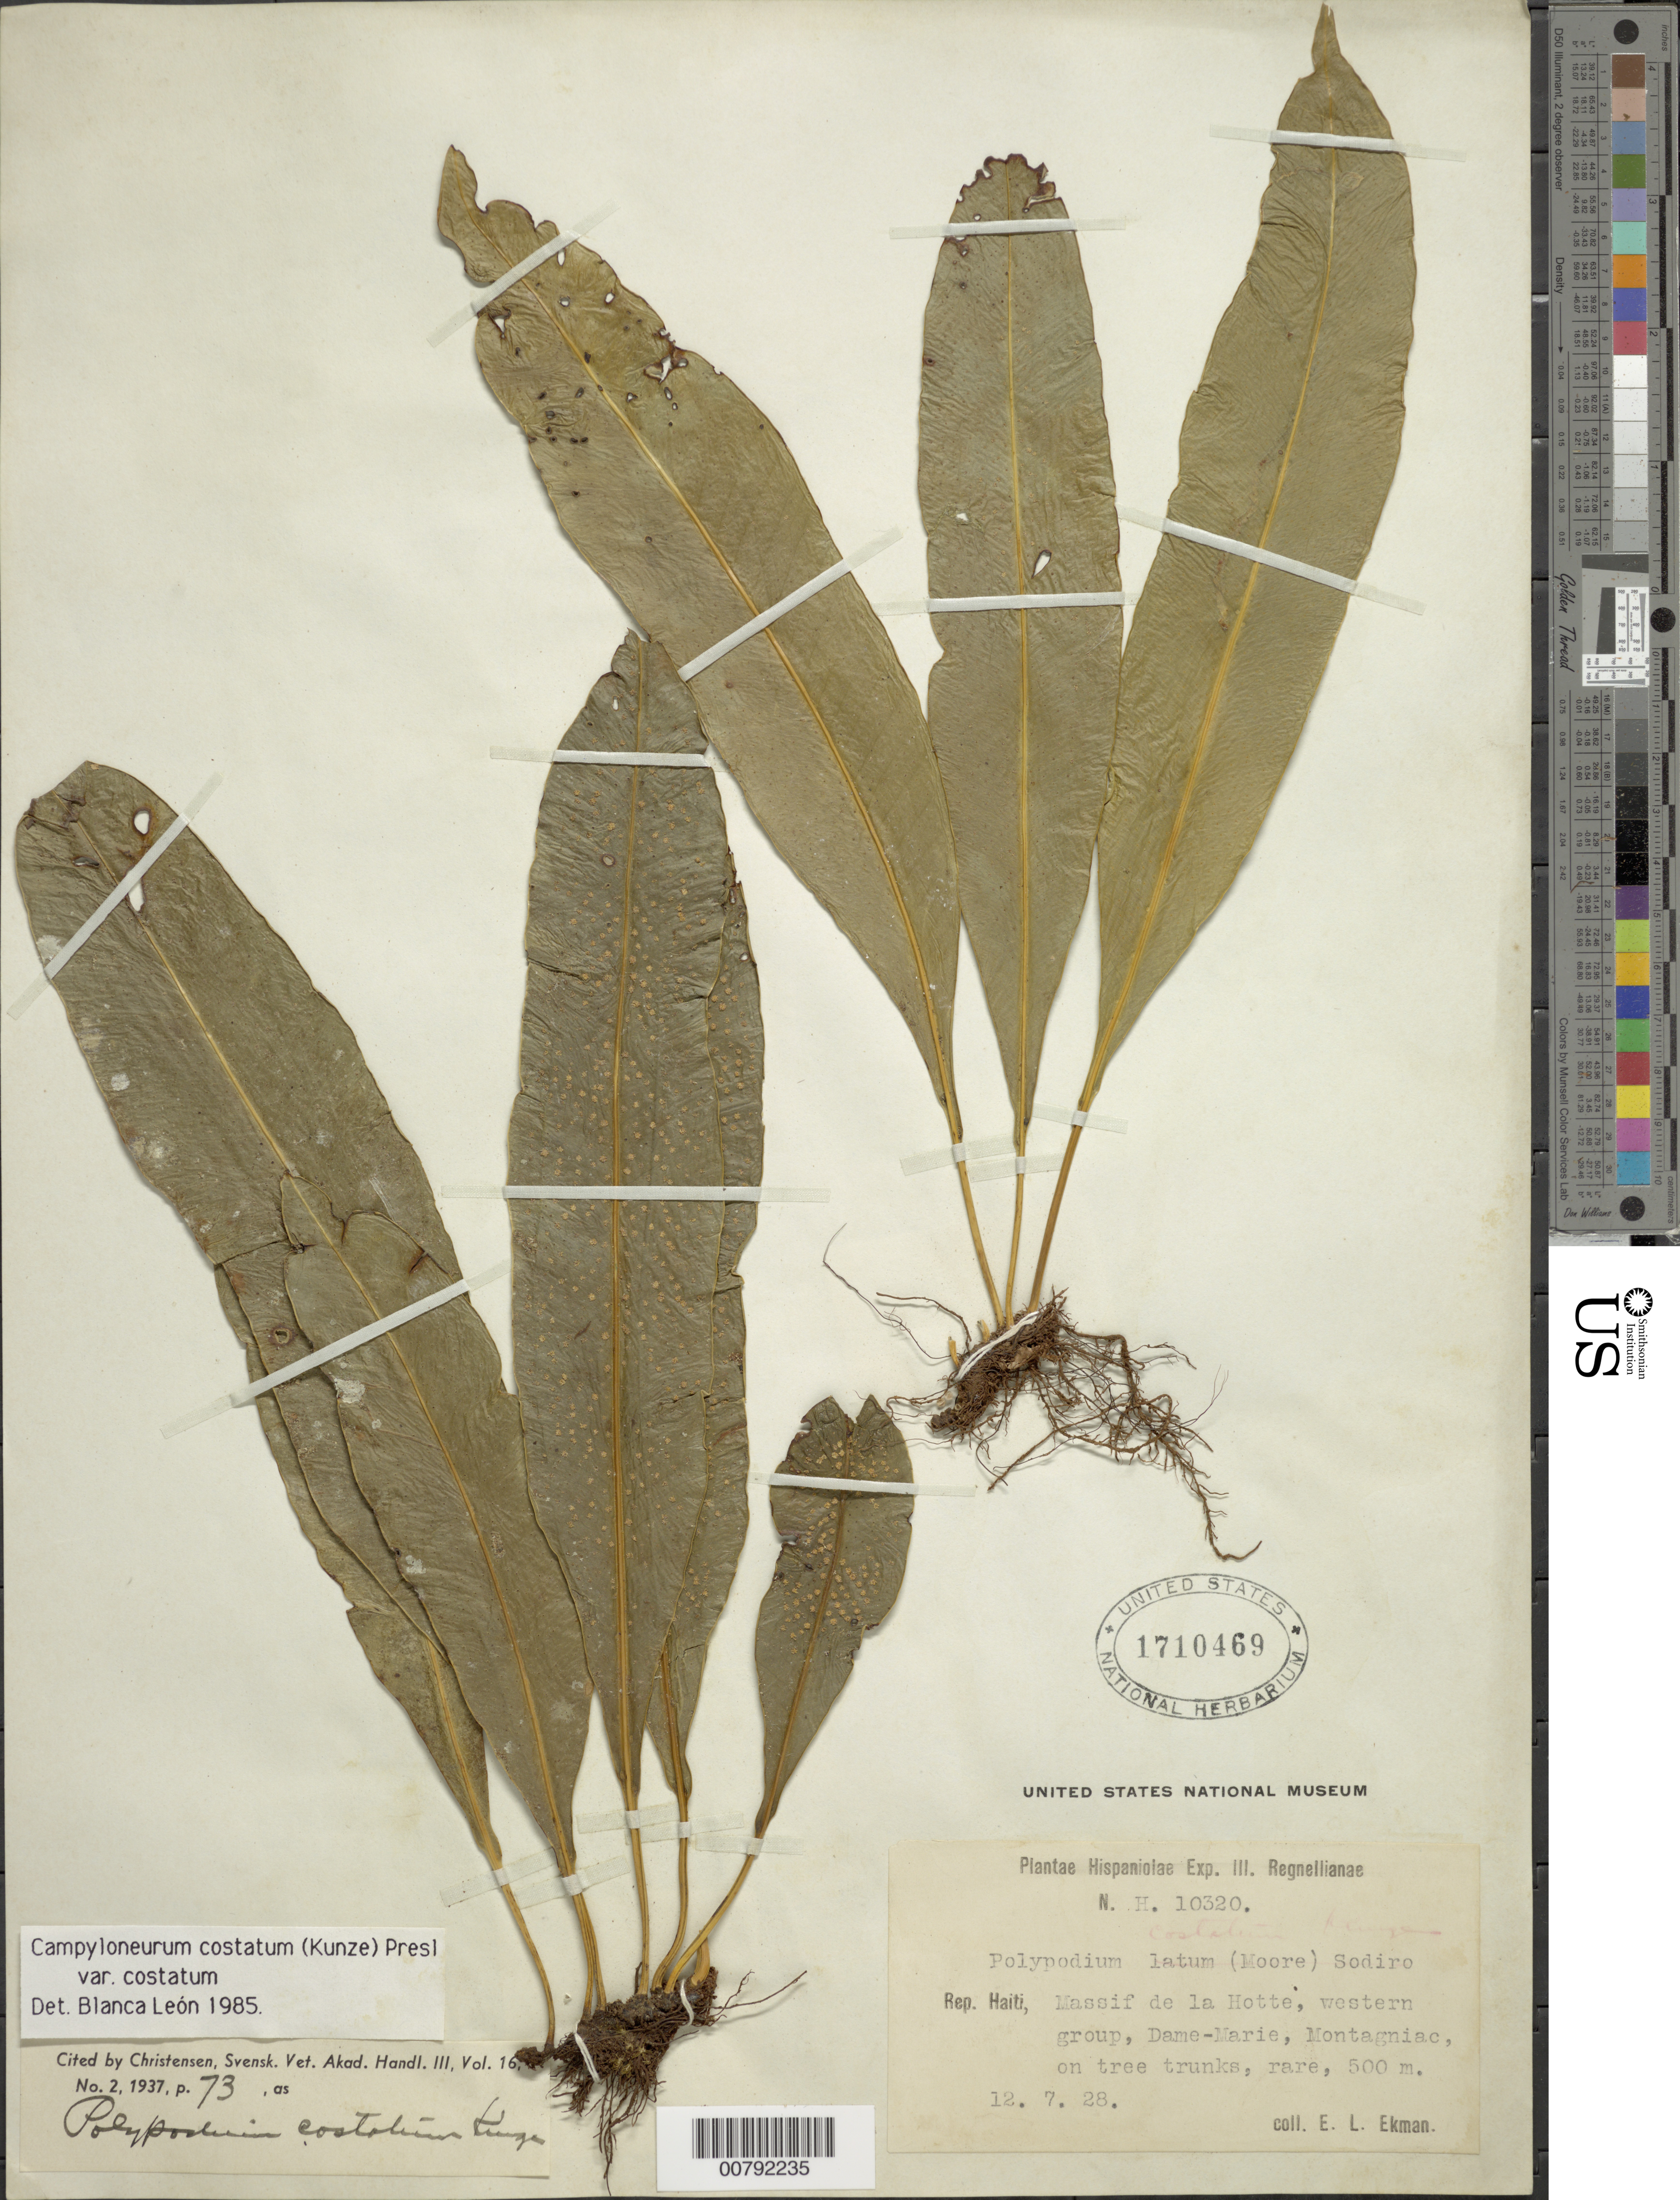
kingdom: Plantae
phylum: Tracheophyta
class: Polypodiopsida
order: Polypodiales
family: Polypodiaceae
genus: Campyloneurum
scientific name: Campyloneurum costatum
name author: (Kunze) C. Presl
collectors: E. L. Ekman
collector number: H 10320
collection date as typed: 12 Jun 1928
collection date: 1928-06-12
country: Haiti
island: Hispaniola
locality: Massif de la Hotte, western group, Dame-Marie, Montagniac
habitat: On tree trunks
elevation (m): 500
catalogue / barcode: US 1710469